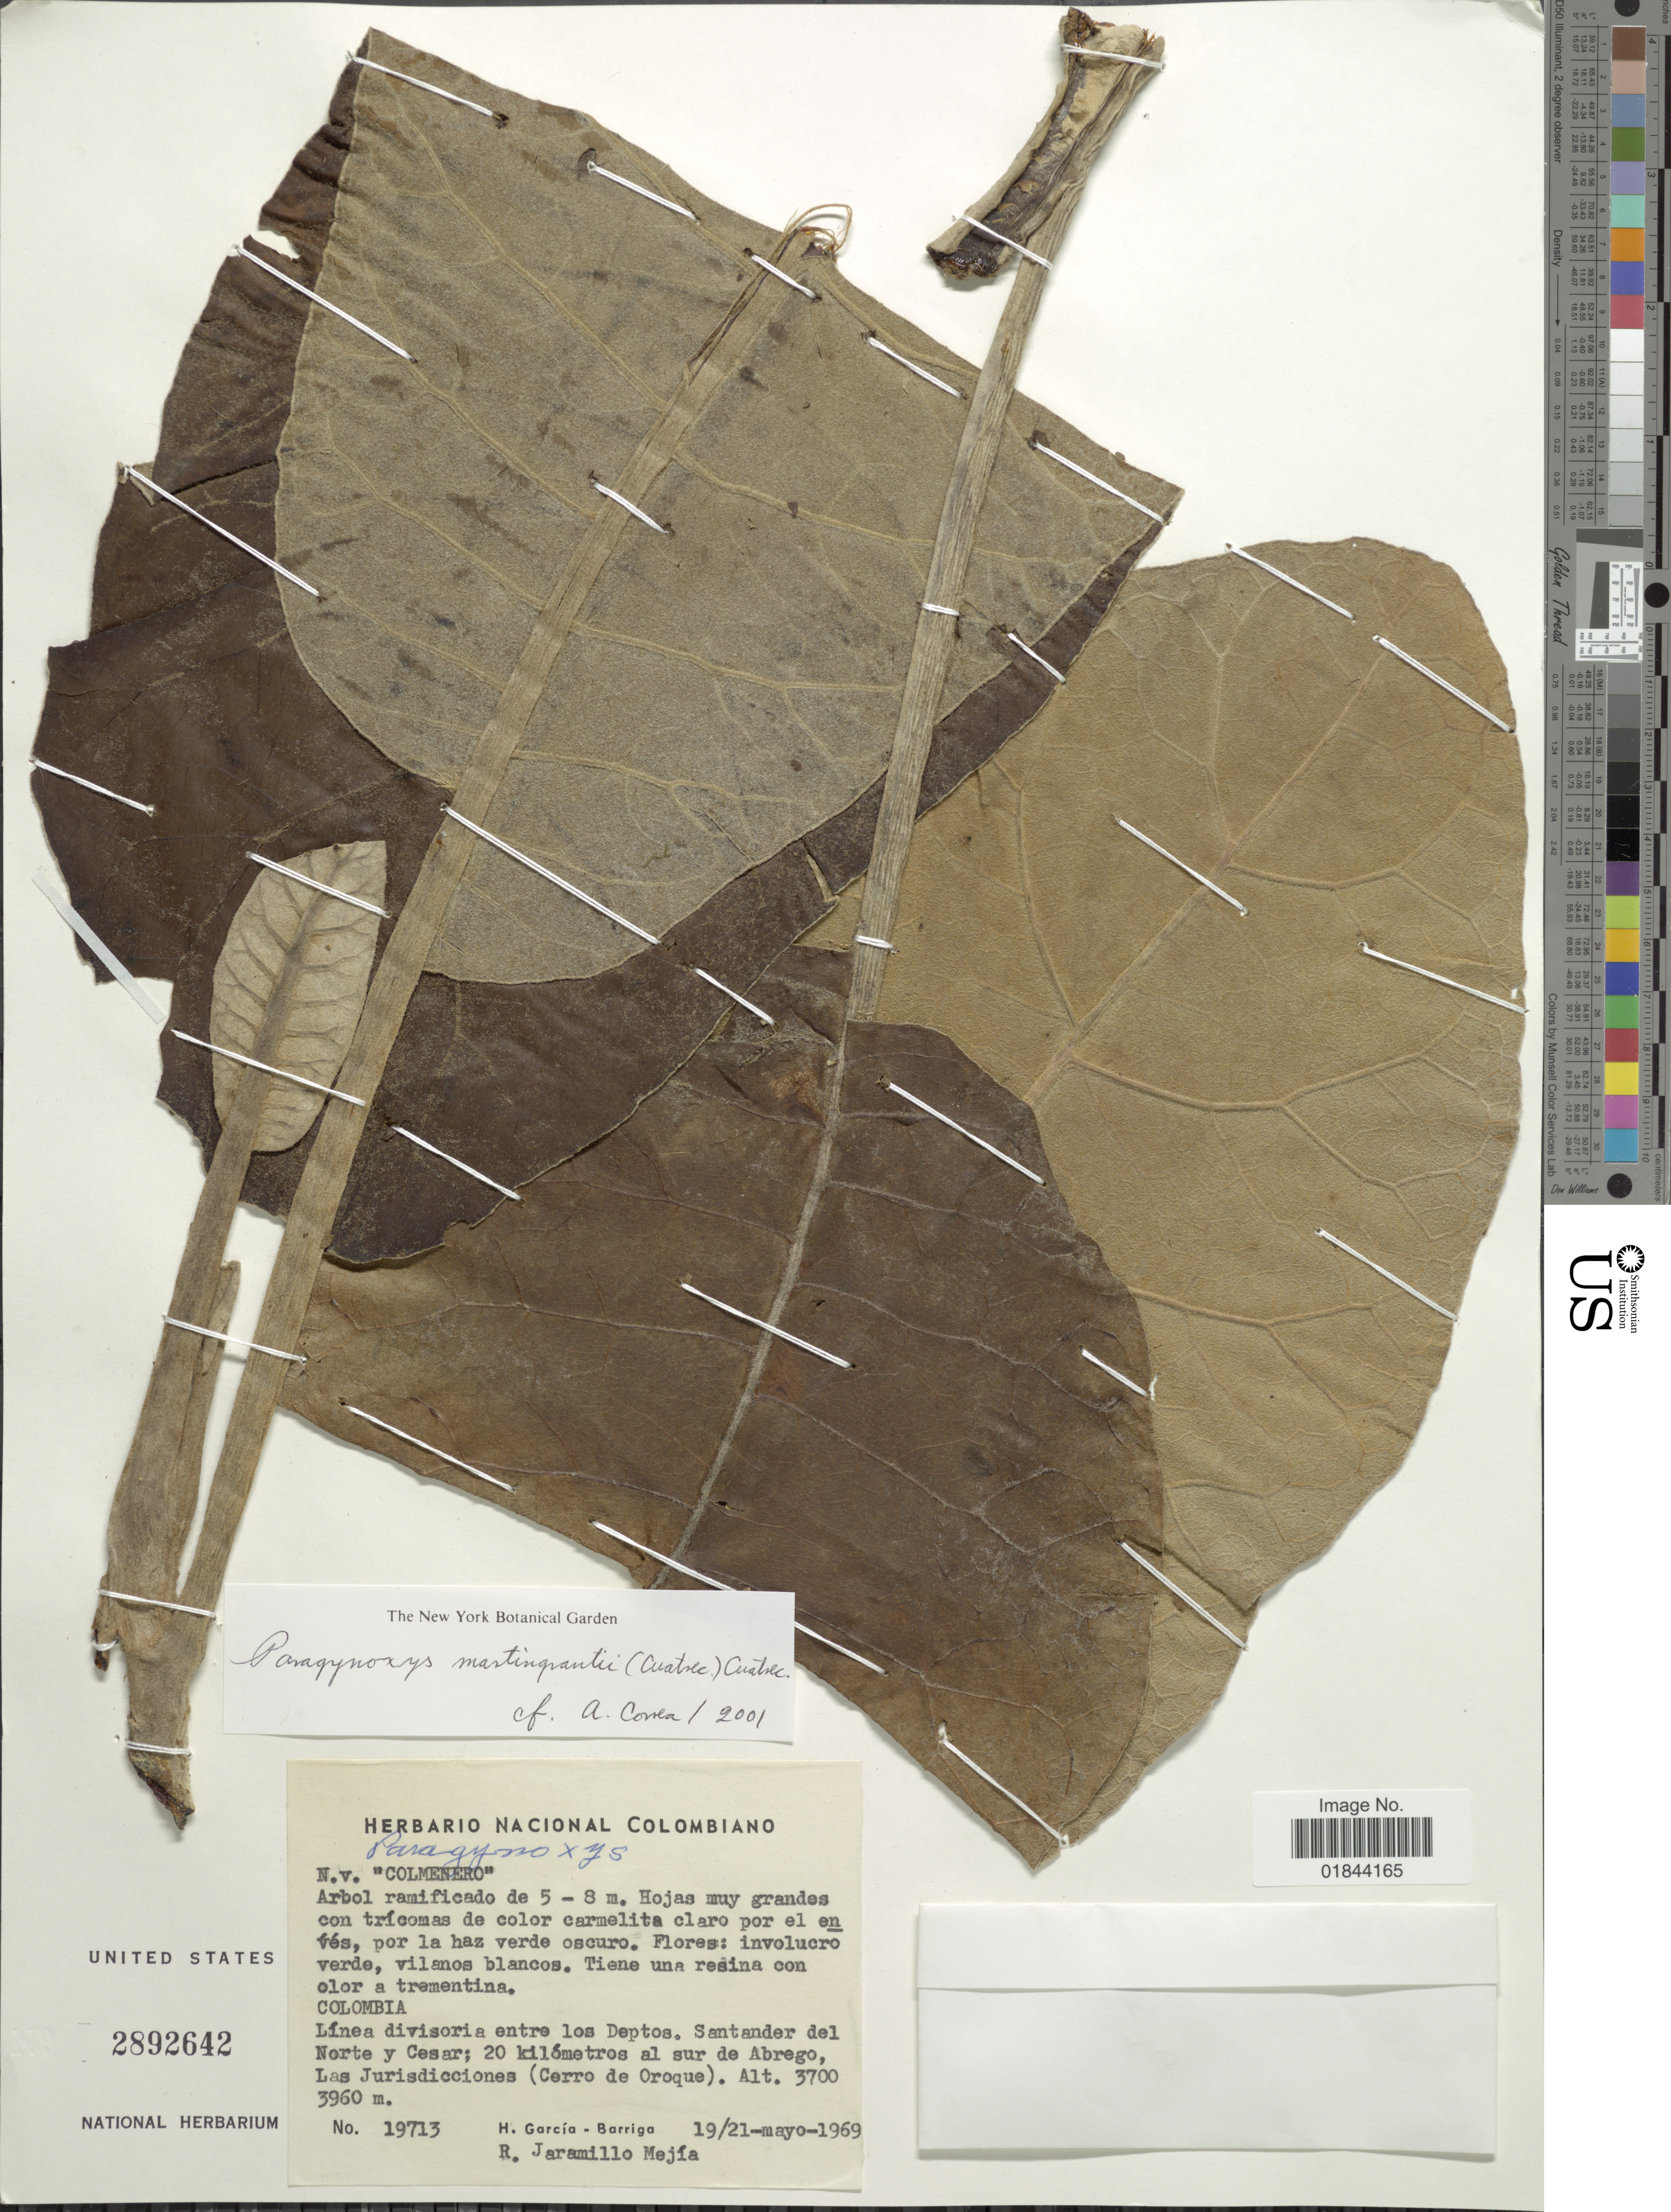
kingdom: Plantae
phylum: Tracheophyta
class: Magnoliopsida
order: Asterales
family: Asteraceae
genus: Paragynoxys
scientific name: Paragynoxys martingrantii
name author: Cuatrec.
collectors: H. García Barriga & R. Jaramillo M.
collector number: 19713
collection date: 1969-05-19/1969-05-21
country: Colombia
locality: Linea divisoria entre les Deptos. Santander del Norte y Cesar; 20 kilometros al sur de Abrego, Las Jurisdicciones (Cerro de Oroque)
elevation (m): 3700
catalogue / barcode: US 2892642